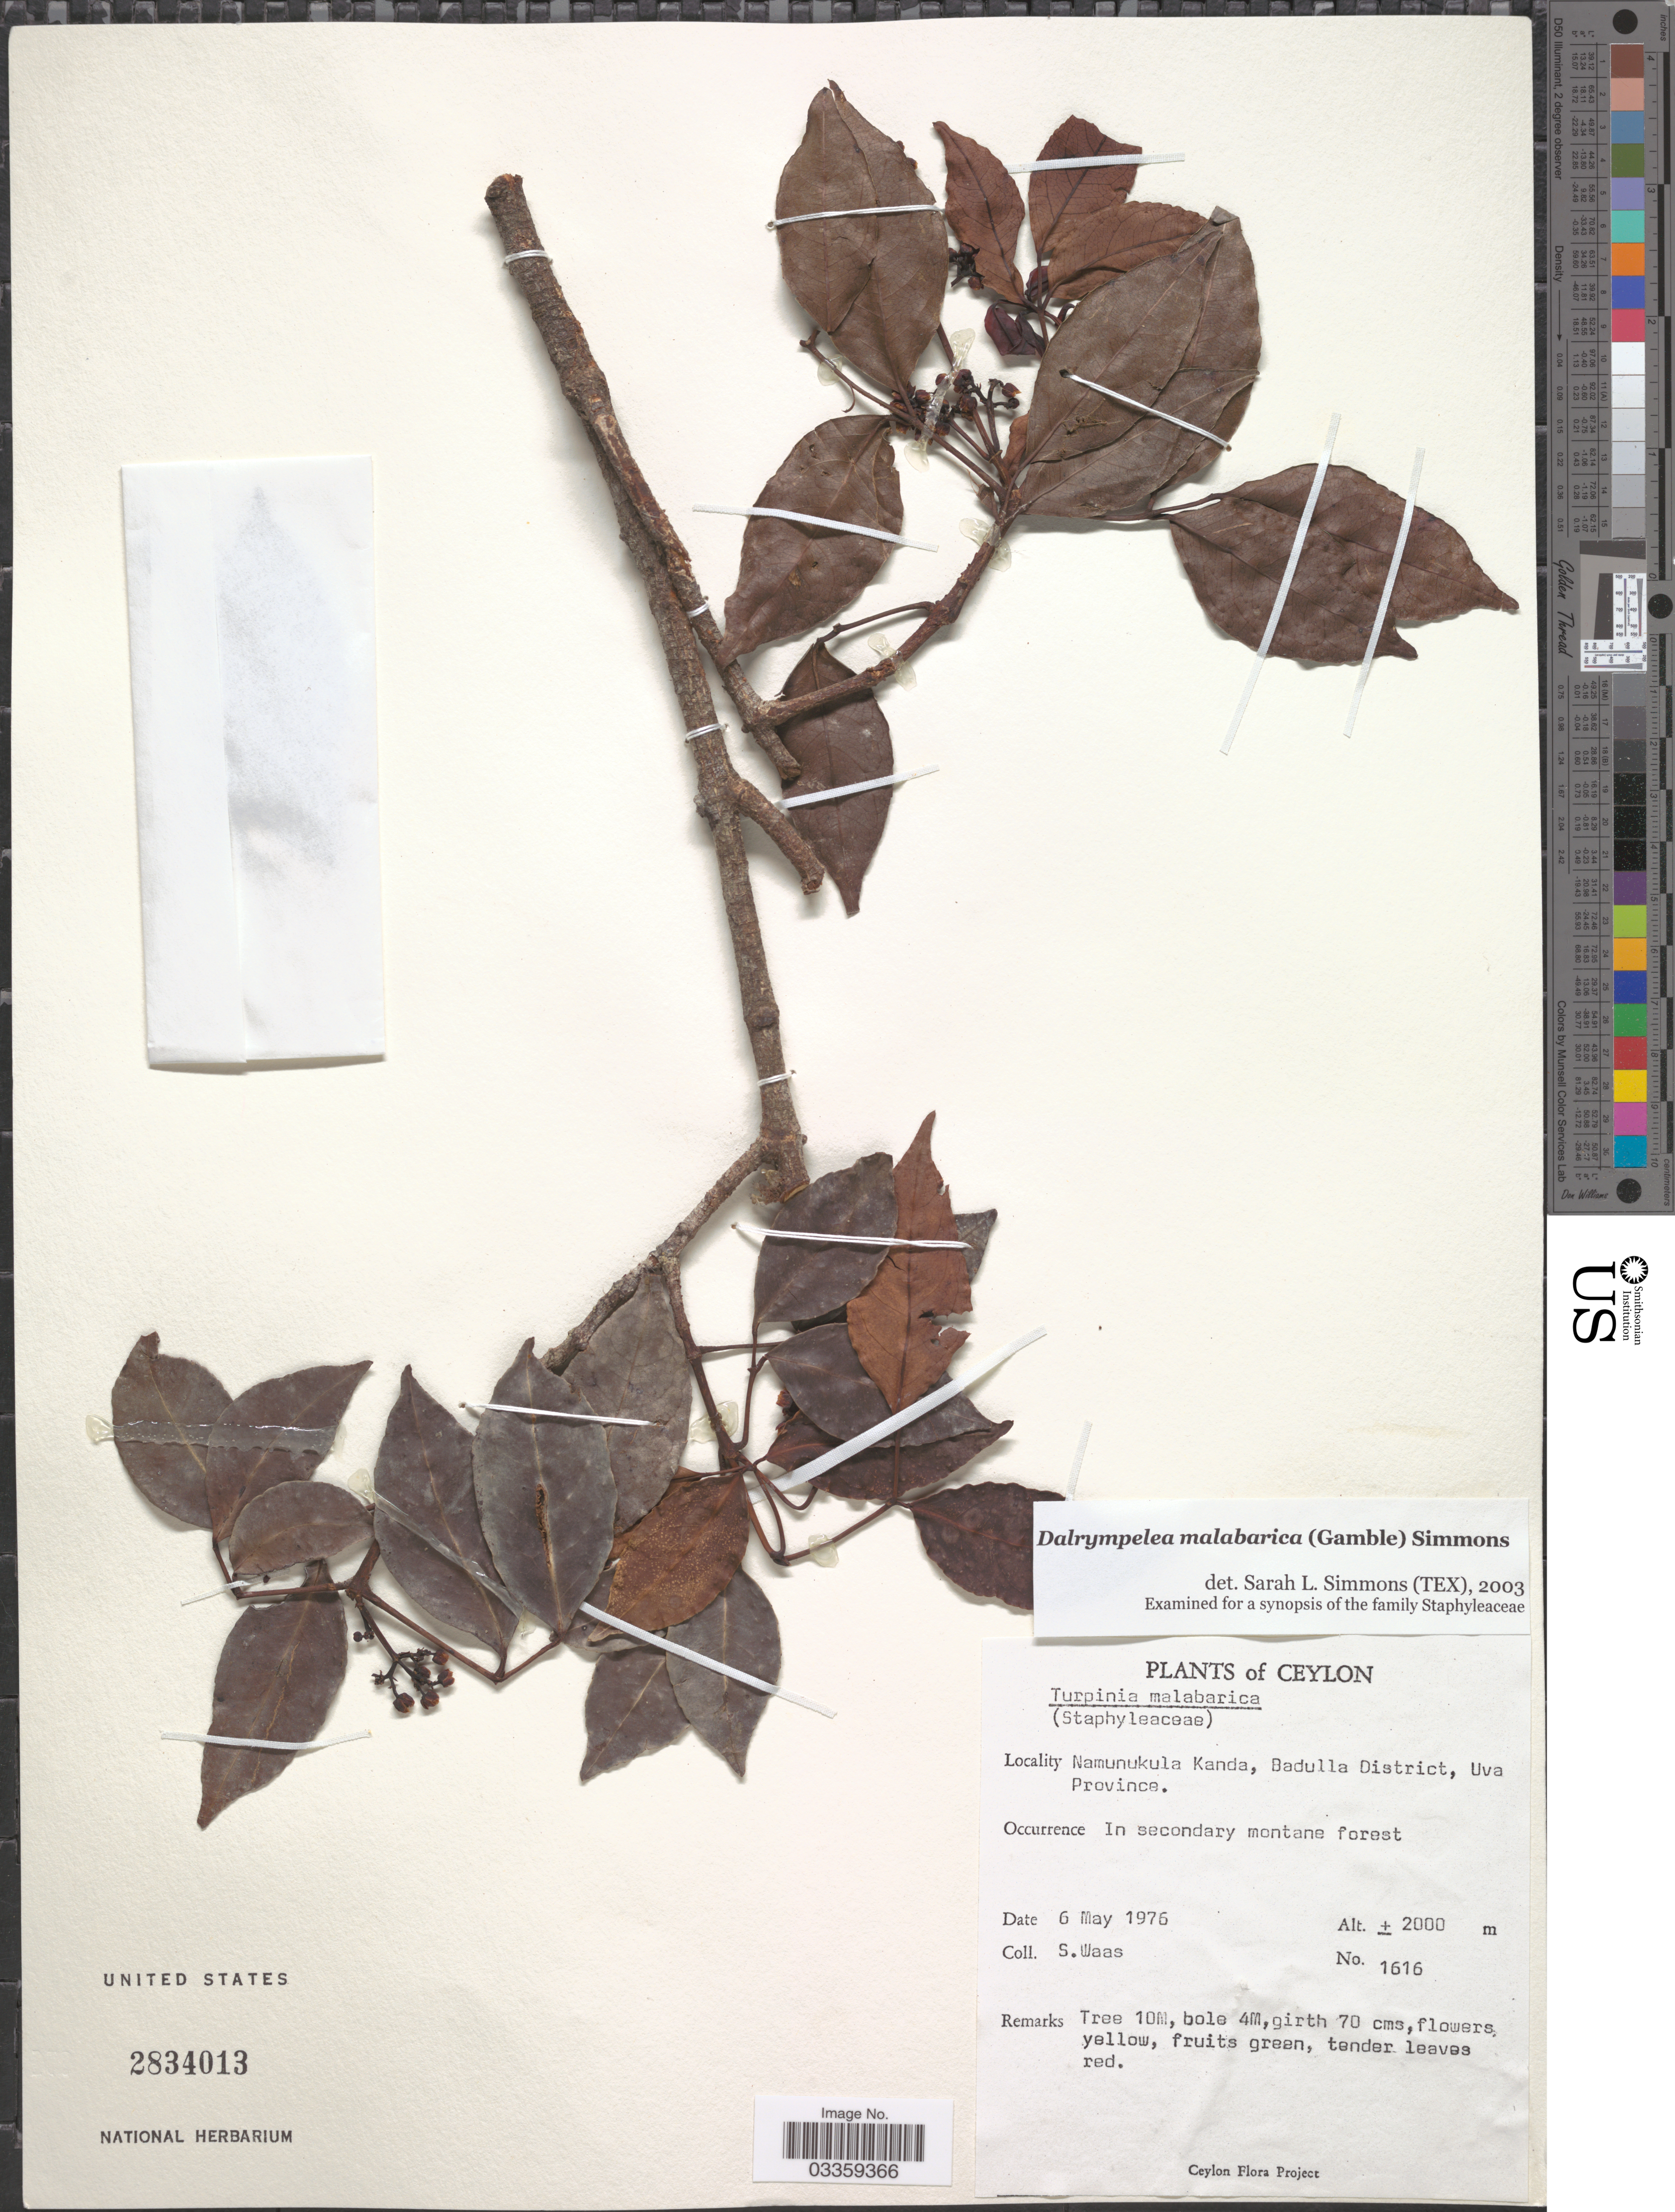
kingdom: Plantae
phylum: Tracheophyta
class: Magnoliopsida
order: Crossosomatales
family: Staphyleaceae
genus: Turpinia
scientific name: Turpinia malabarica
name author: Gamble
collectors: S. Waas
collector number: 1616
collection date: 1976-05-06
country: Sri Lanka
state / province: Uva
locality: Ceylon, Namunukula Kanda, Badulla District.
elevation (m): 2000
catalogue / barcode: US 2834013